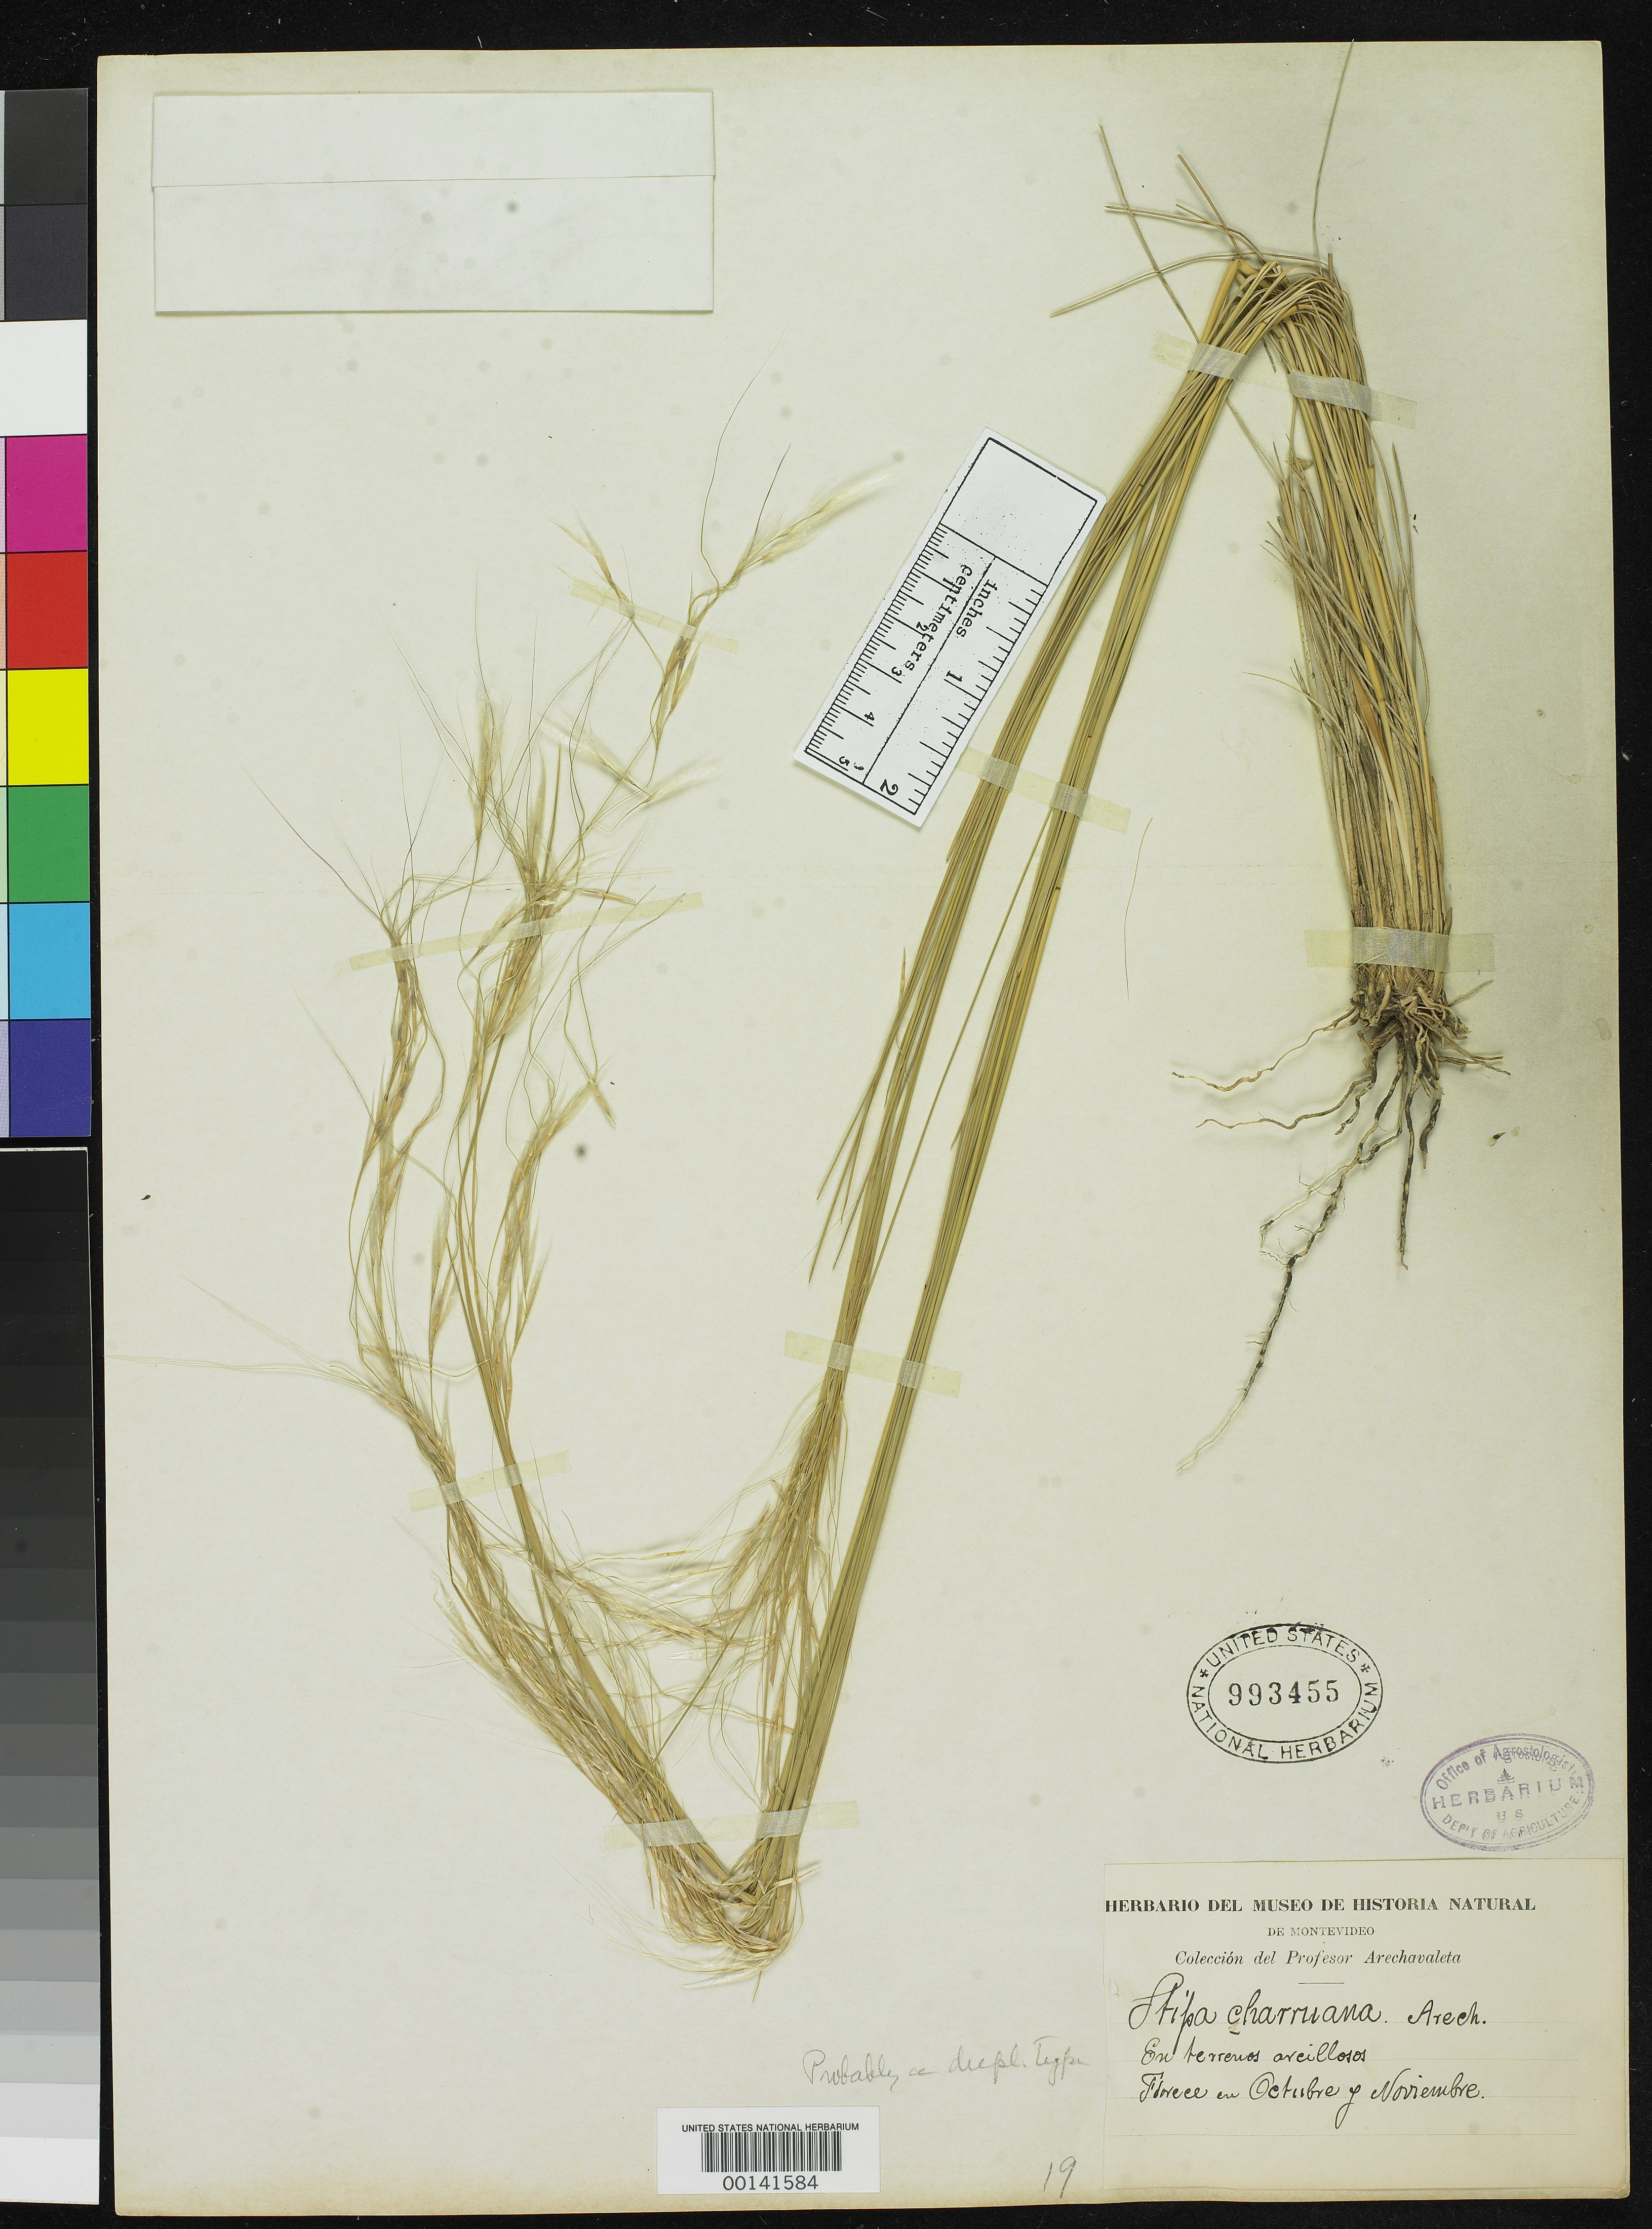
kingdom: Plantae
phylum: Tracheophyta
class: Liliopsida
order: Poales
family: Poaceae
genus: Stipa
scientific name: Stipa charruana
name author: Arechav.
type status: Isotype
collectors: J. Arechavaleta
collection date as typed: Oct ---- to -- Nov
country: Uruguay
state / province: Montevideo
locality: Muy Comun en La Republica en Terrenos Arcillosos, Bajos y Humerdos.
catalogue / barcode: US 993455